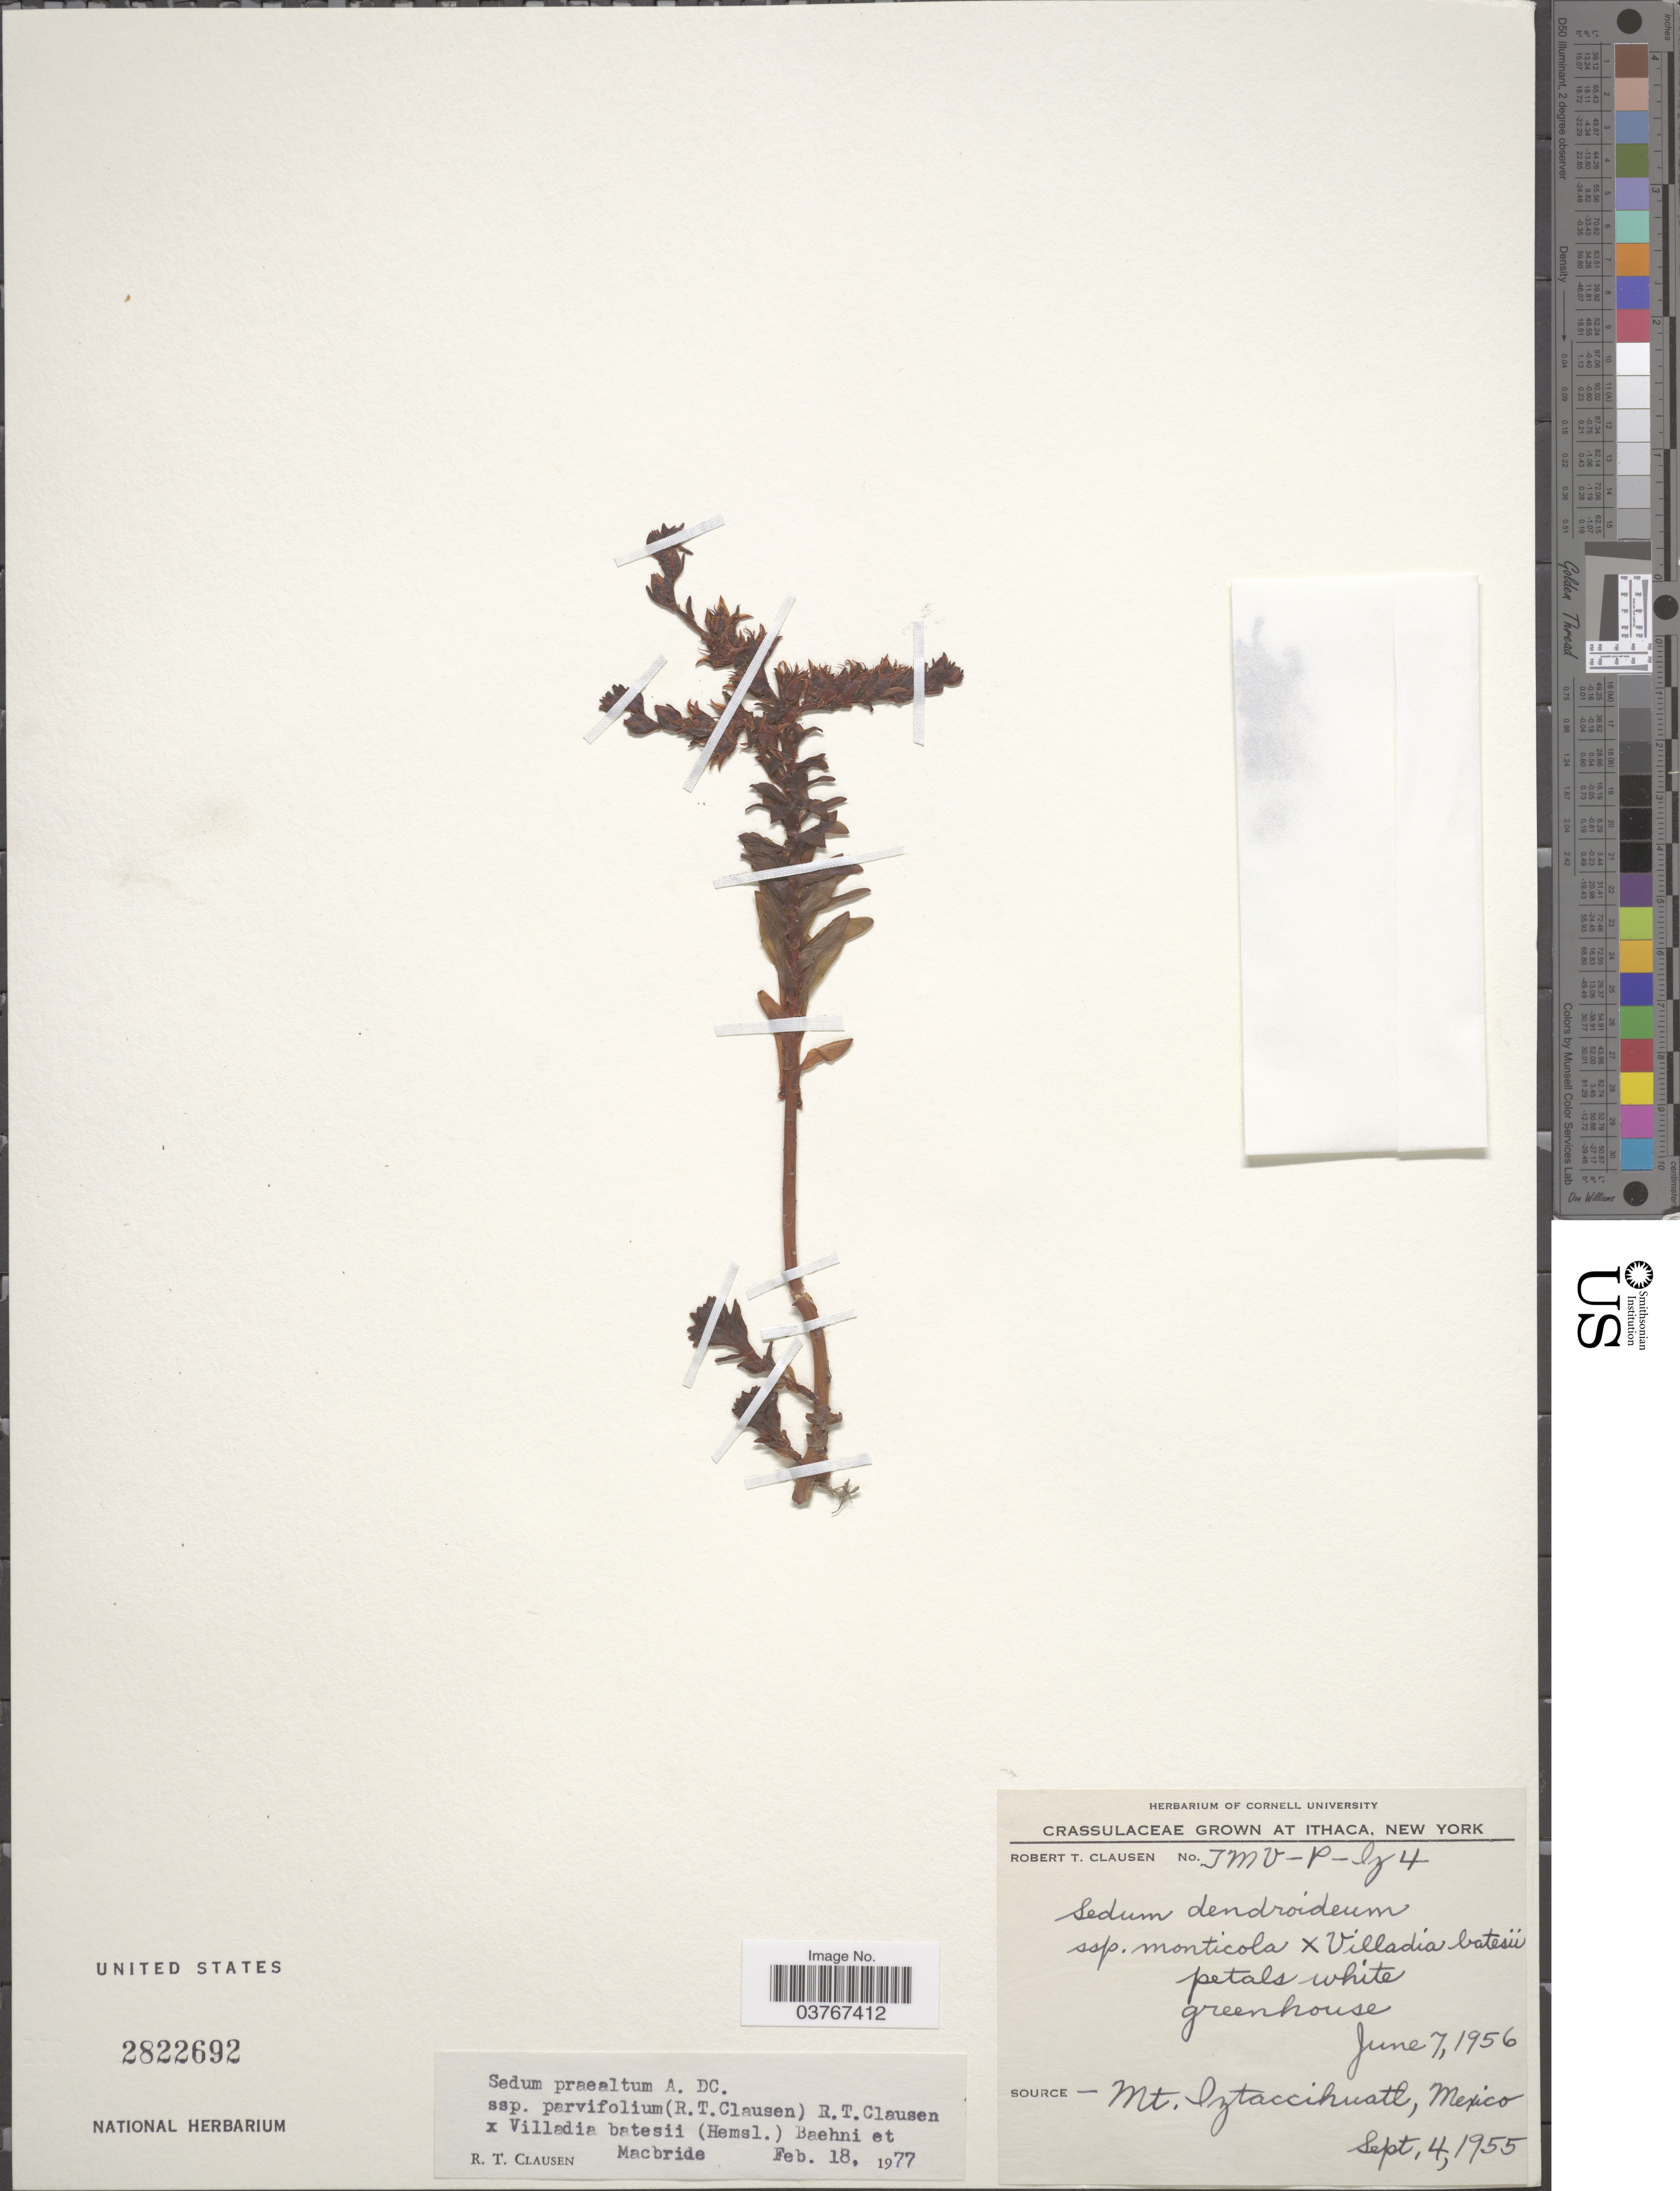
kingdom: Plantae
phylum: Tracheophyta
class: Magnoliopsida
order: Saxifragales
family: Crassulaceae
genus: Sedum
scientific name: Sedum praealtum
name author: A. DC.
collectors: R. T. Clausen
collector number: JMV-P-G4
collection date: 1956-06-07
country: United States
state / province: New York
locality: Ithaca. Greenhouse.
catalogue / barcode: US 2822692